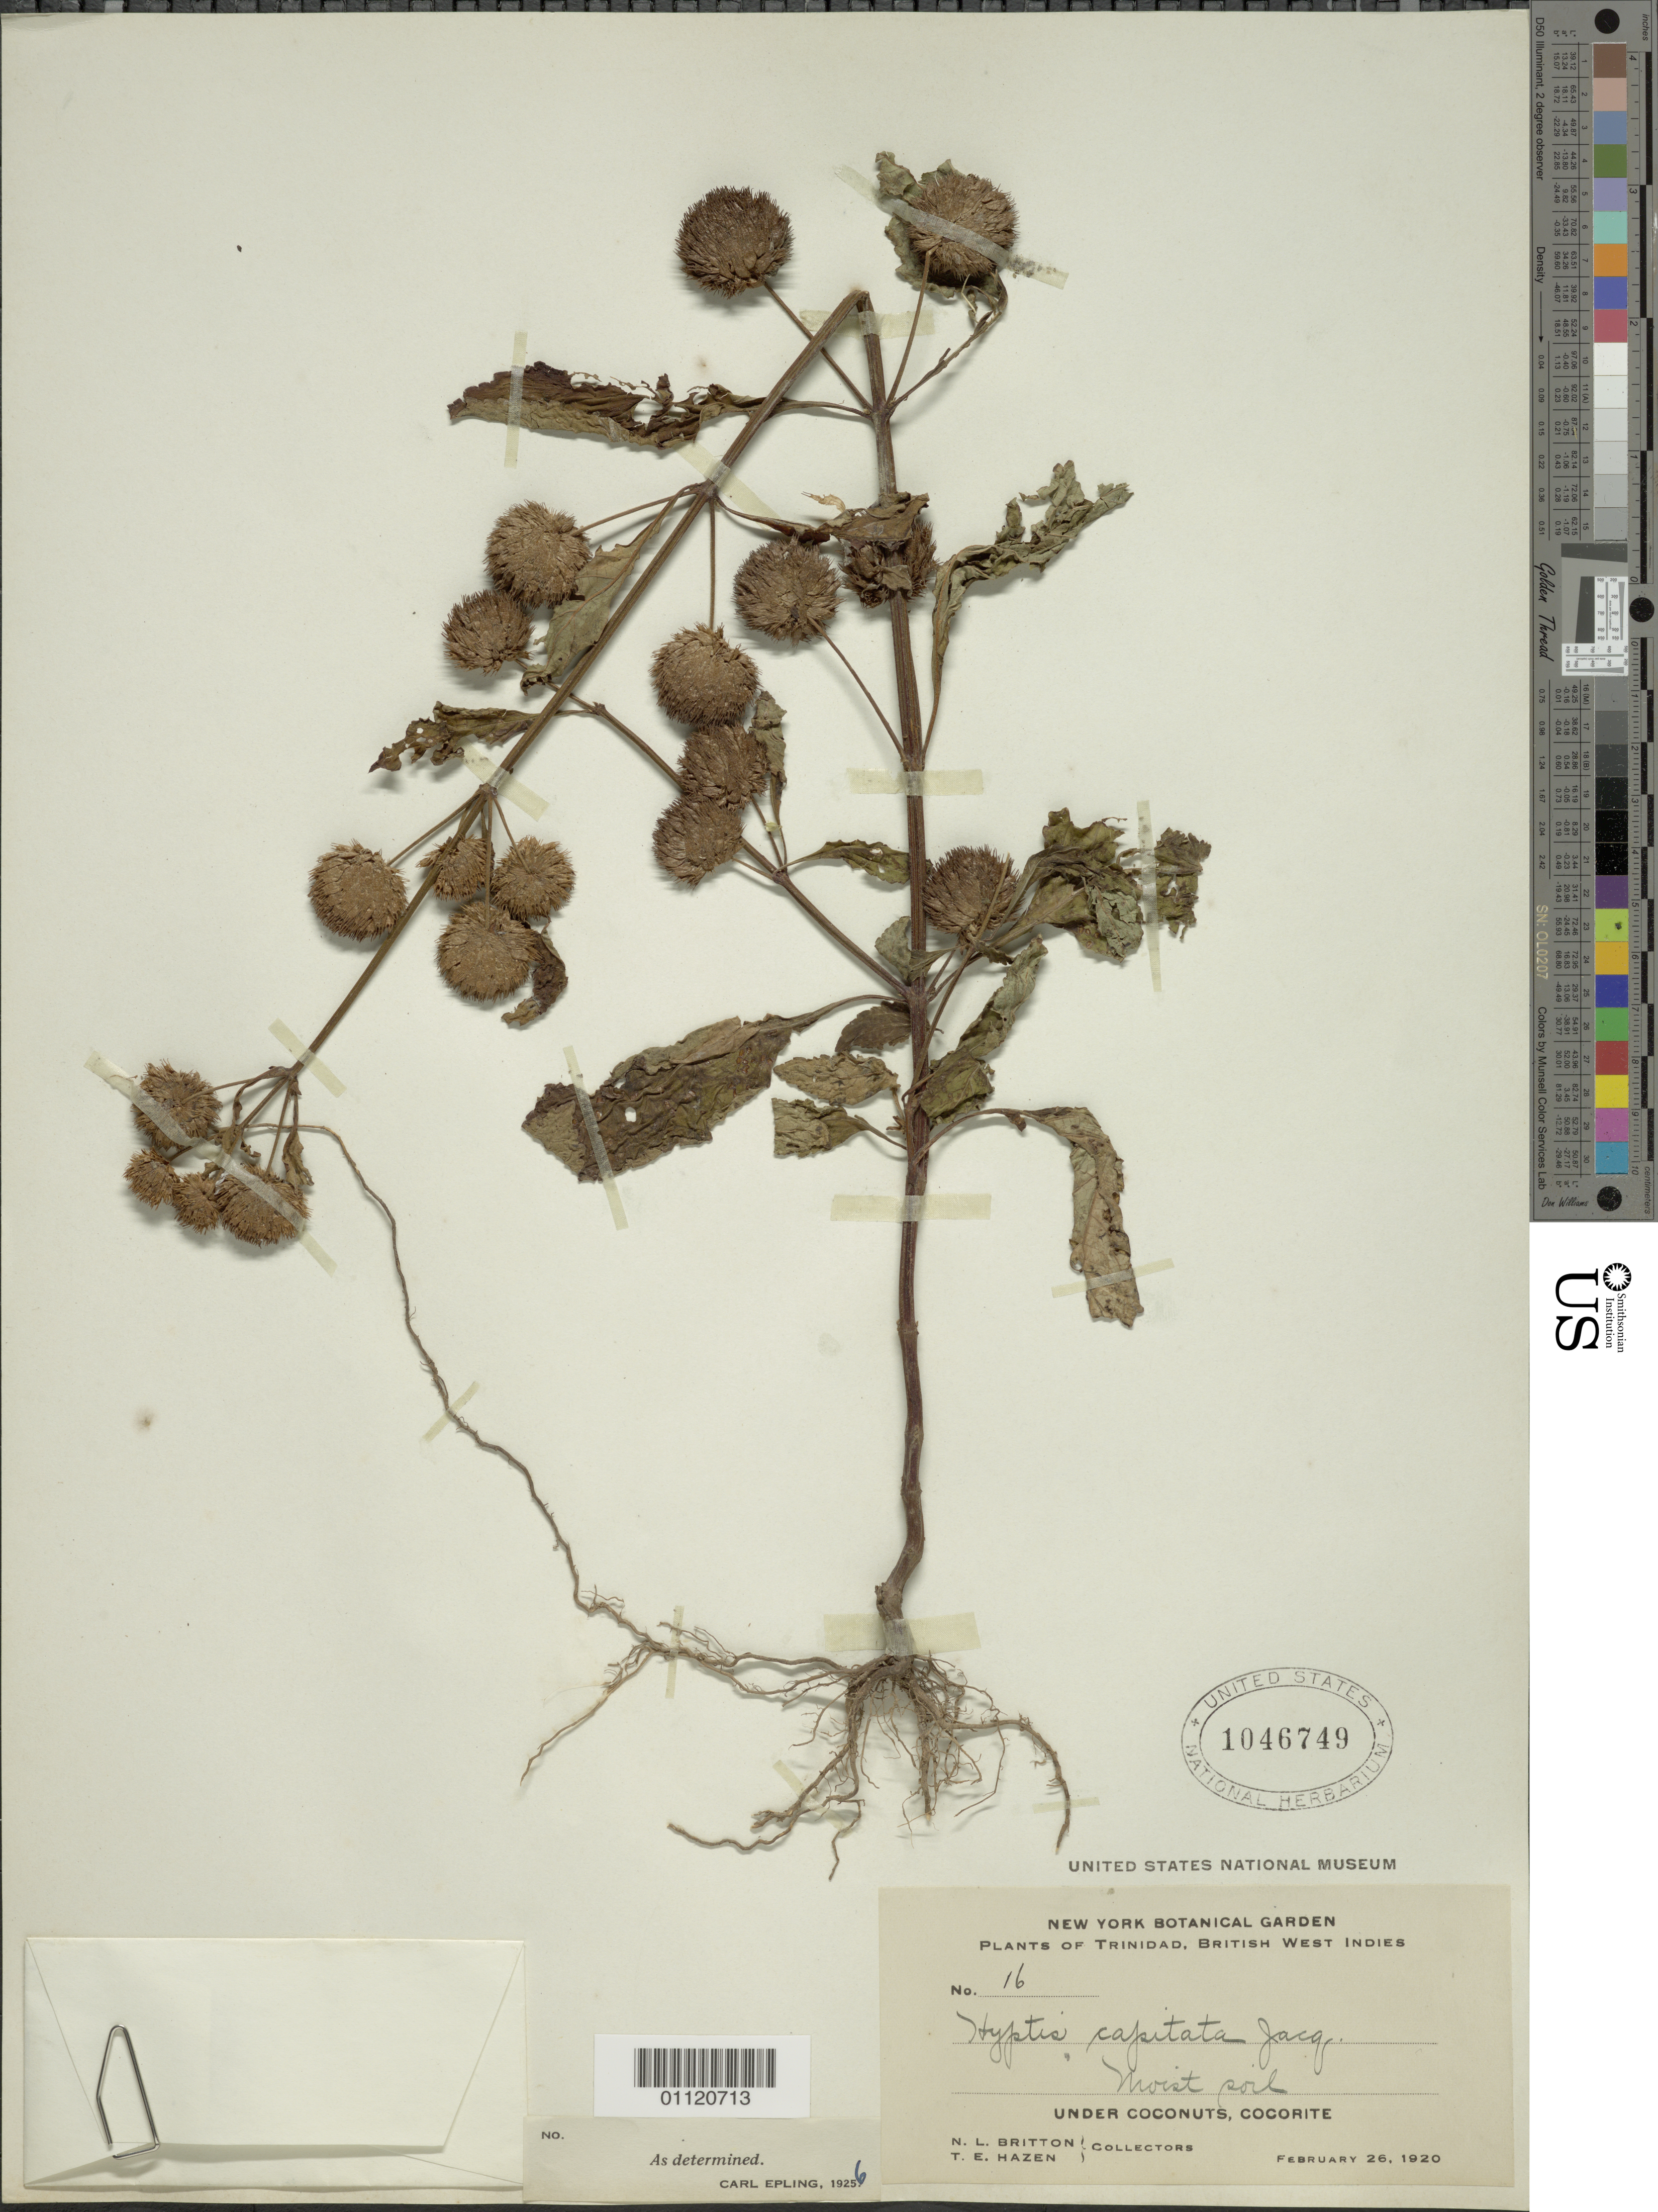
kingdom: Plantae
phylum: Tracheophyta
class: Magnoliopsida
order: Lamiales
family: Lamiaceae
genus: Hyptis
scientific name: Hyptis capitata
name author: Jacq.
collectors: N. Britton & T. E. Hazen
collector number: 16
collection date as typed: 26 Feb 1920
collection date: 1920-02-26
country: Trinidad and Tobago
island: Trinidad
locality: Under coconuts, Cocorite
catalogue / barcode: US 1046749